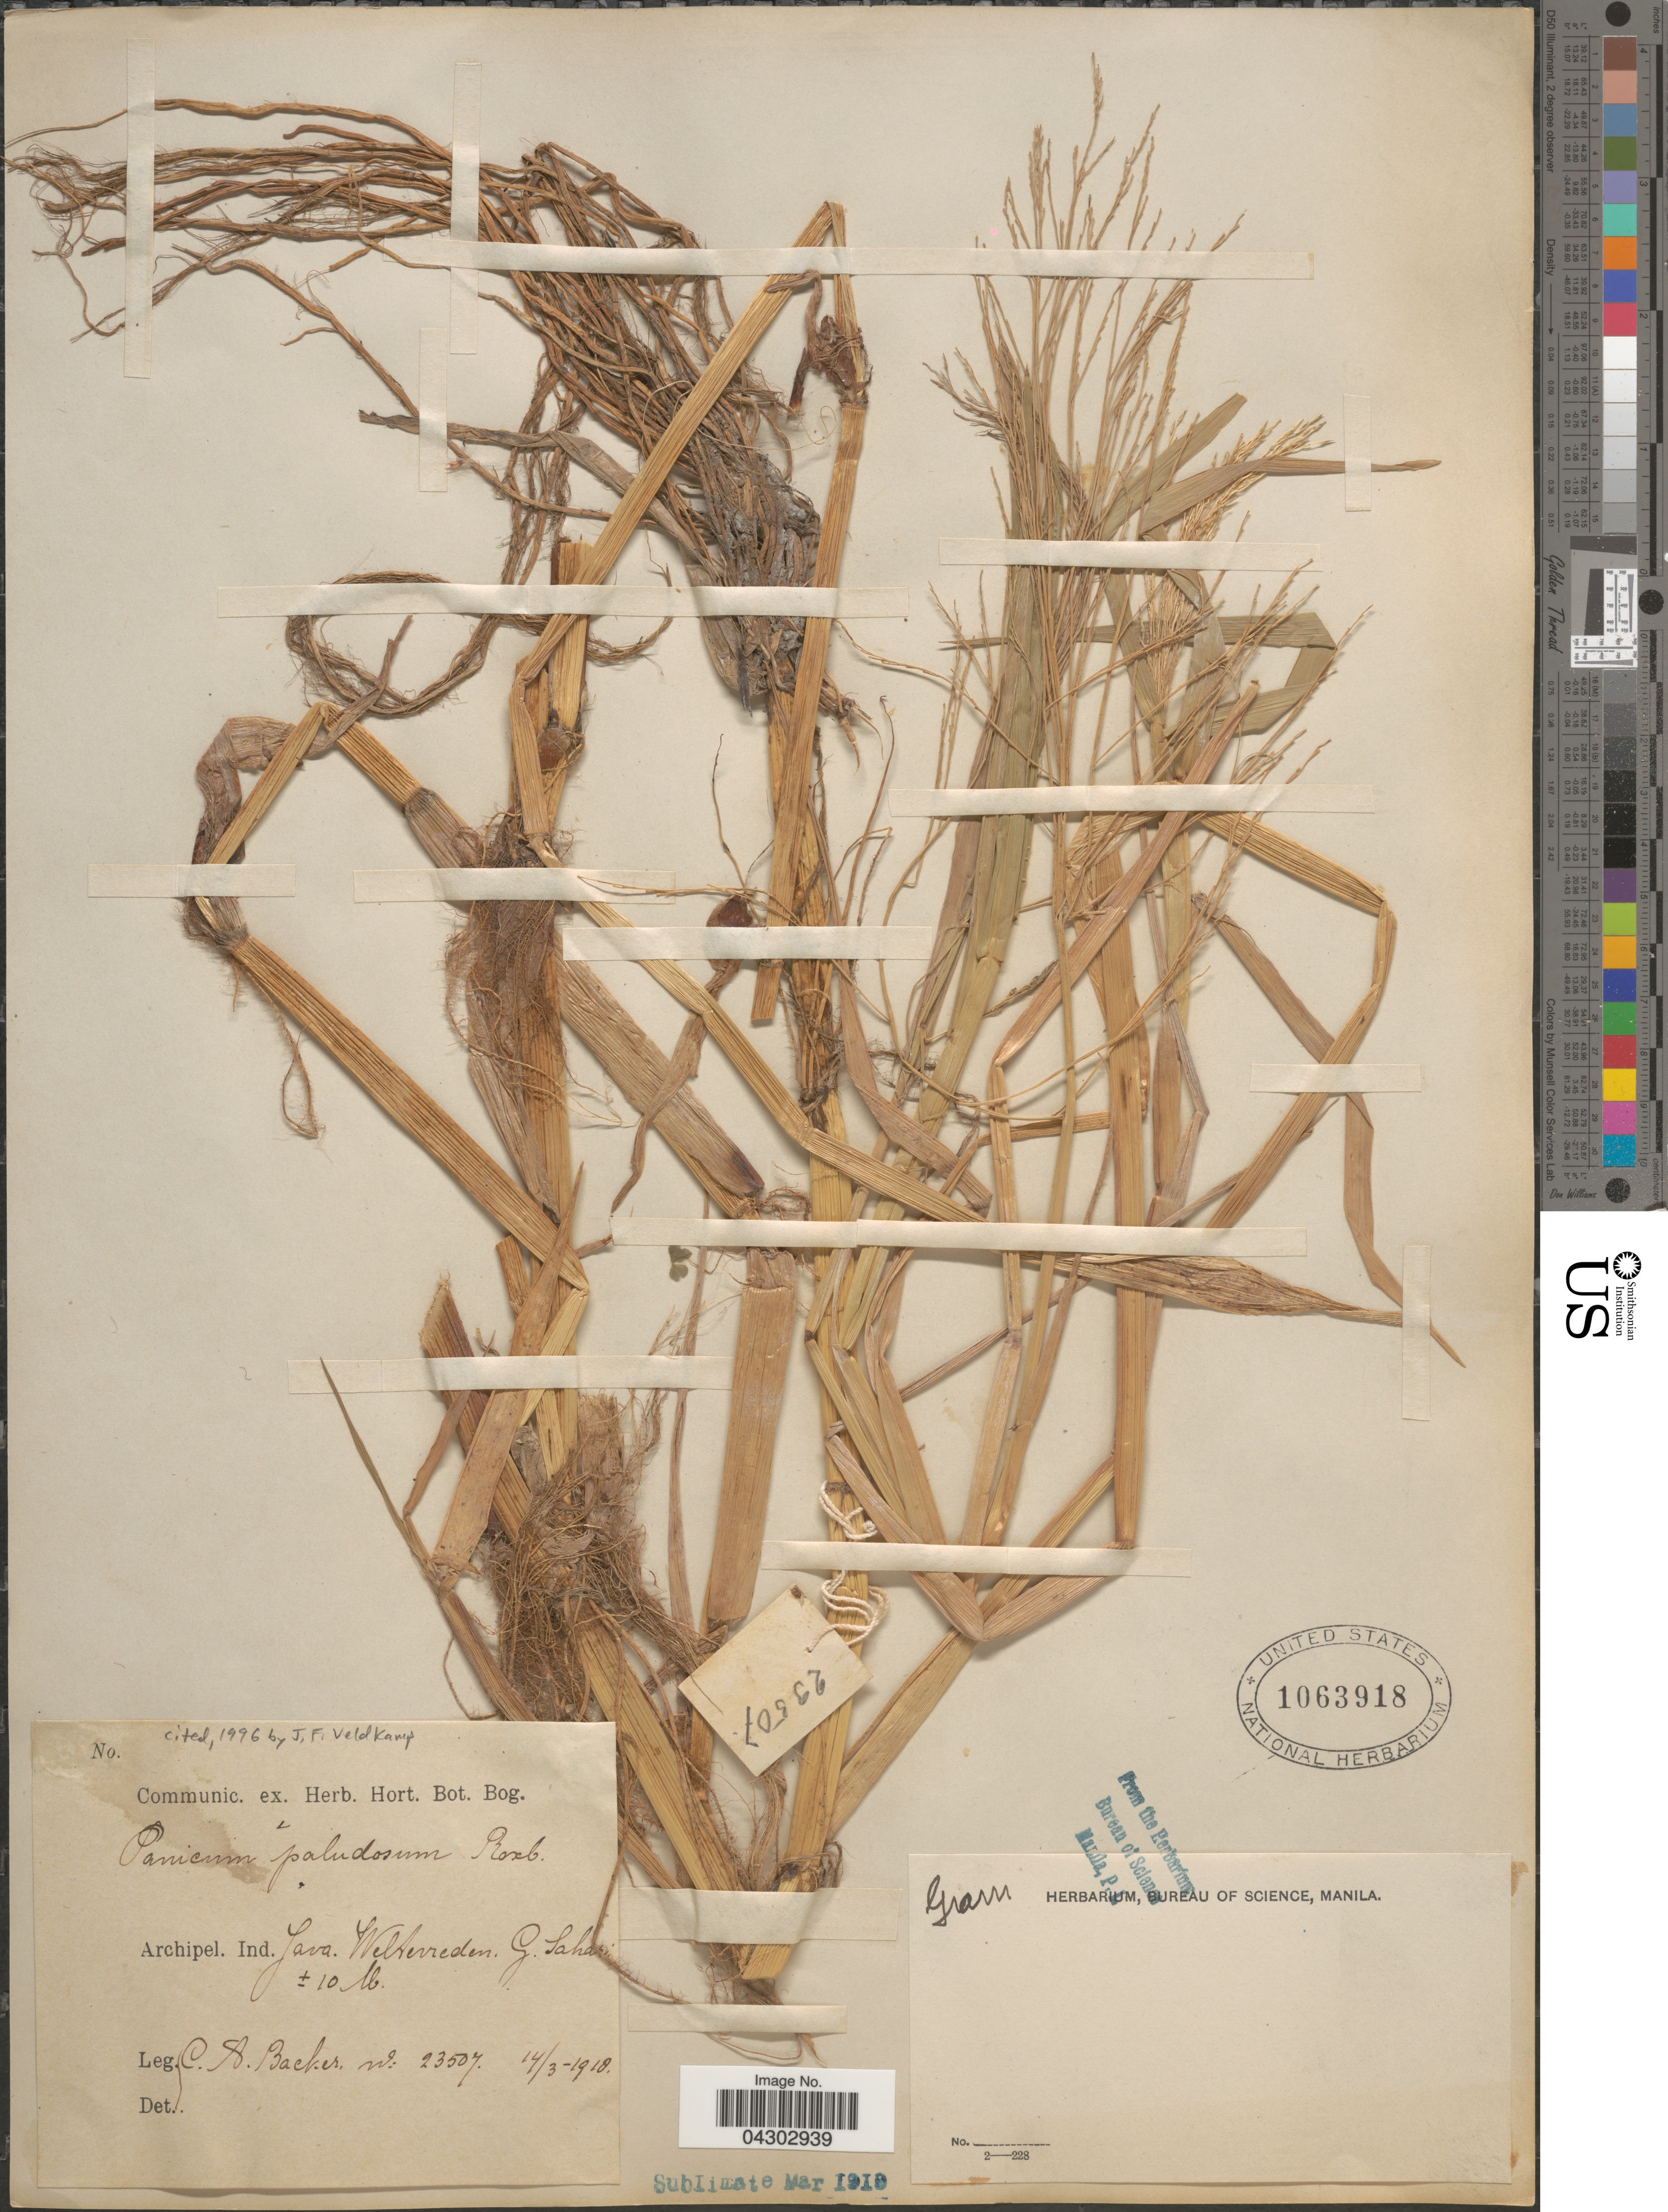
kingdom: Plantae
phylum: Tracheophyta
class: Liliopsida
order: Poales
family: Poaceae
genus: Panicum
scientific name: Panicum paludosum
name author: Roxb.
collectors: C. A. Backer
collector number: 23507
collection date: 1918-01-14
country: Indonesia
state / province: Java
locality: Archip. Ind. Weltevreden. G. Sah [illegible text].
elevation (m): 10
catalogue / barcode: US 1063918